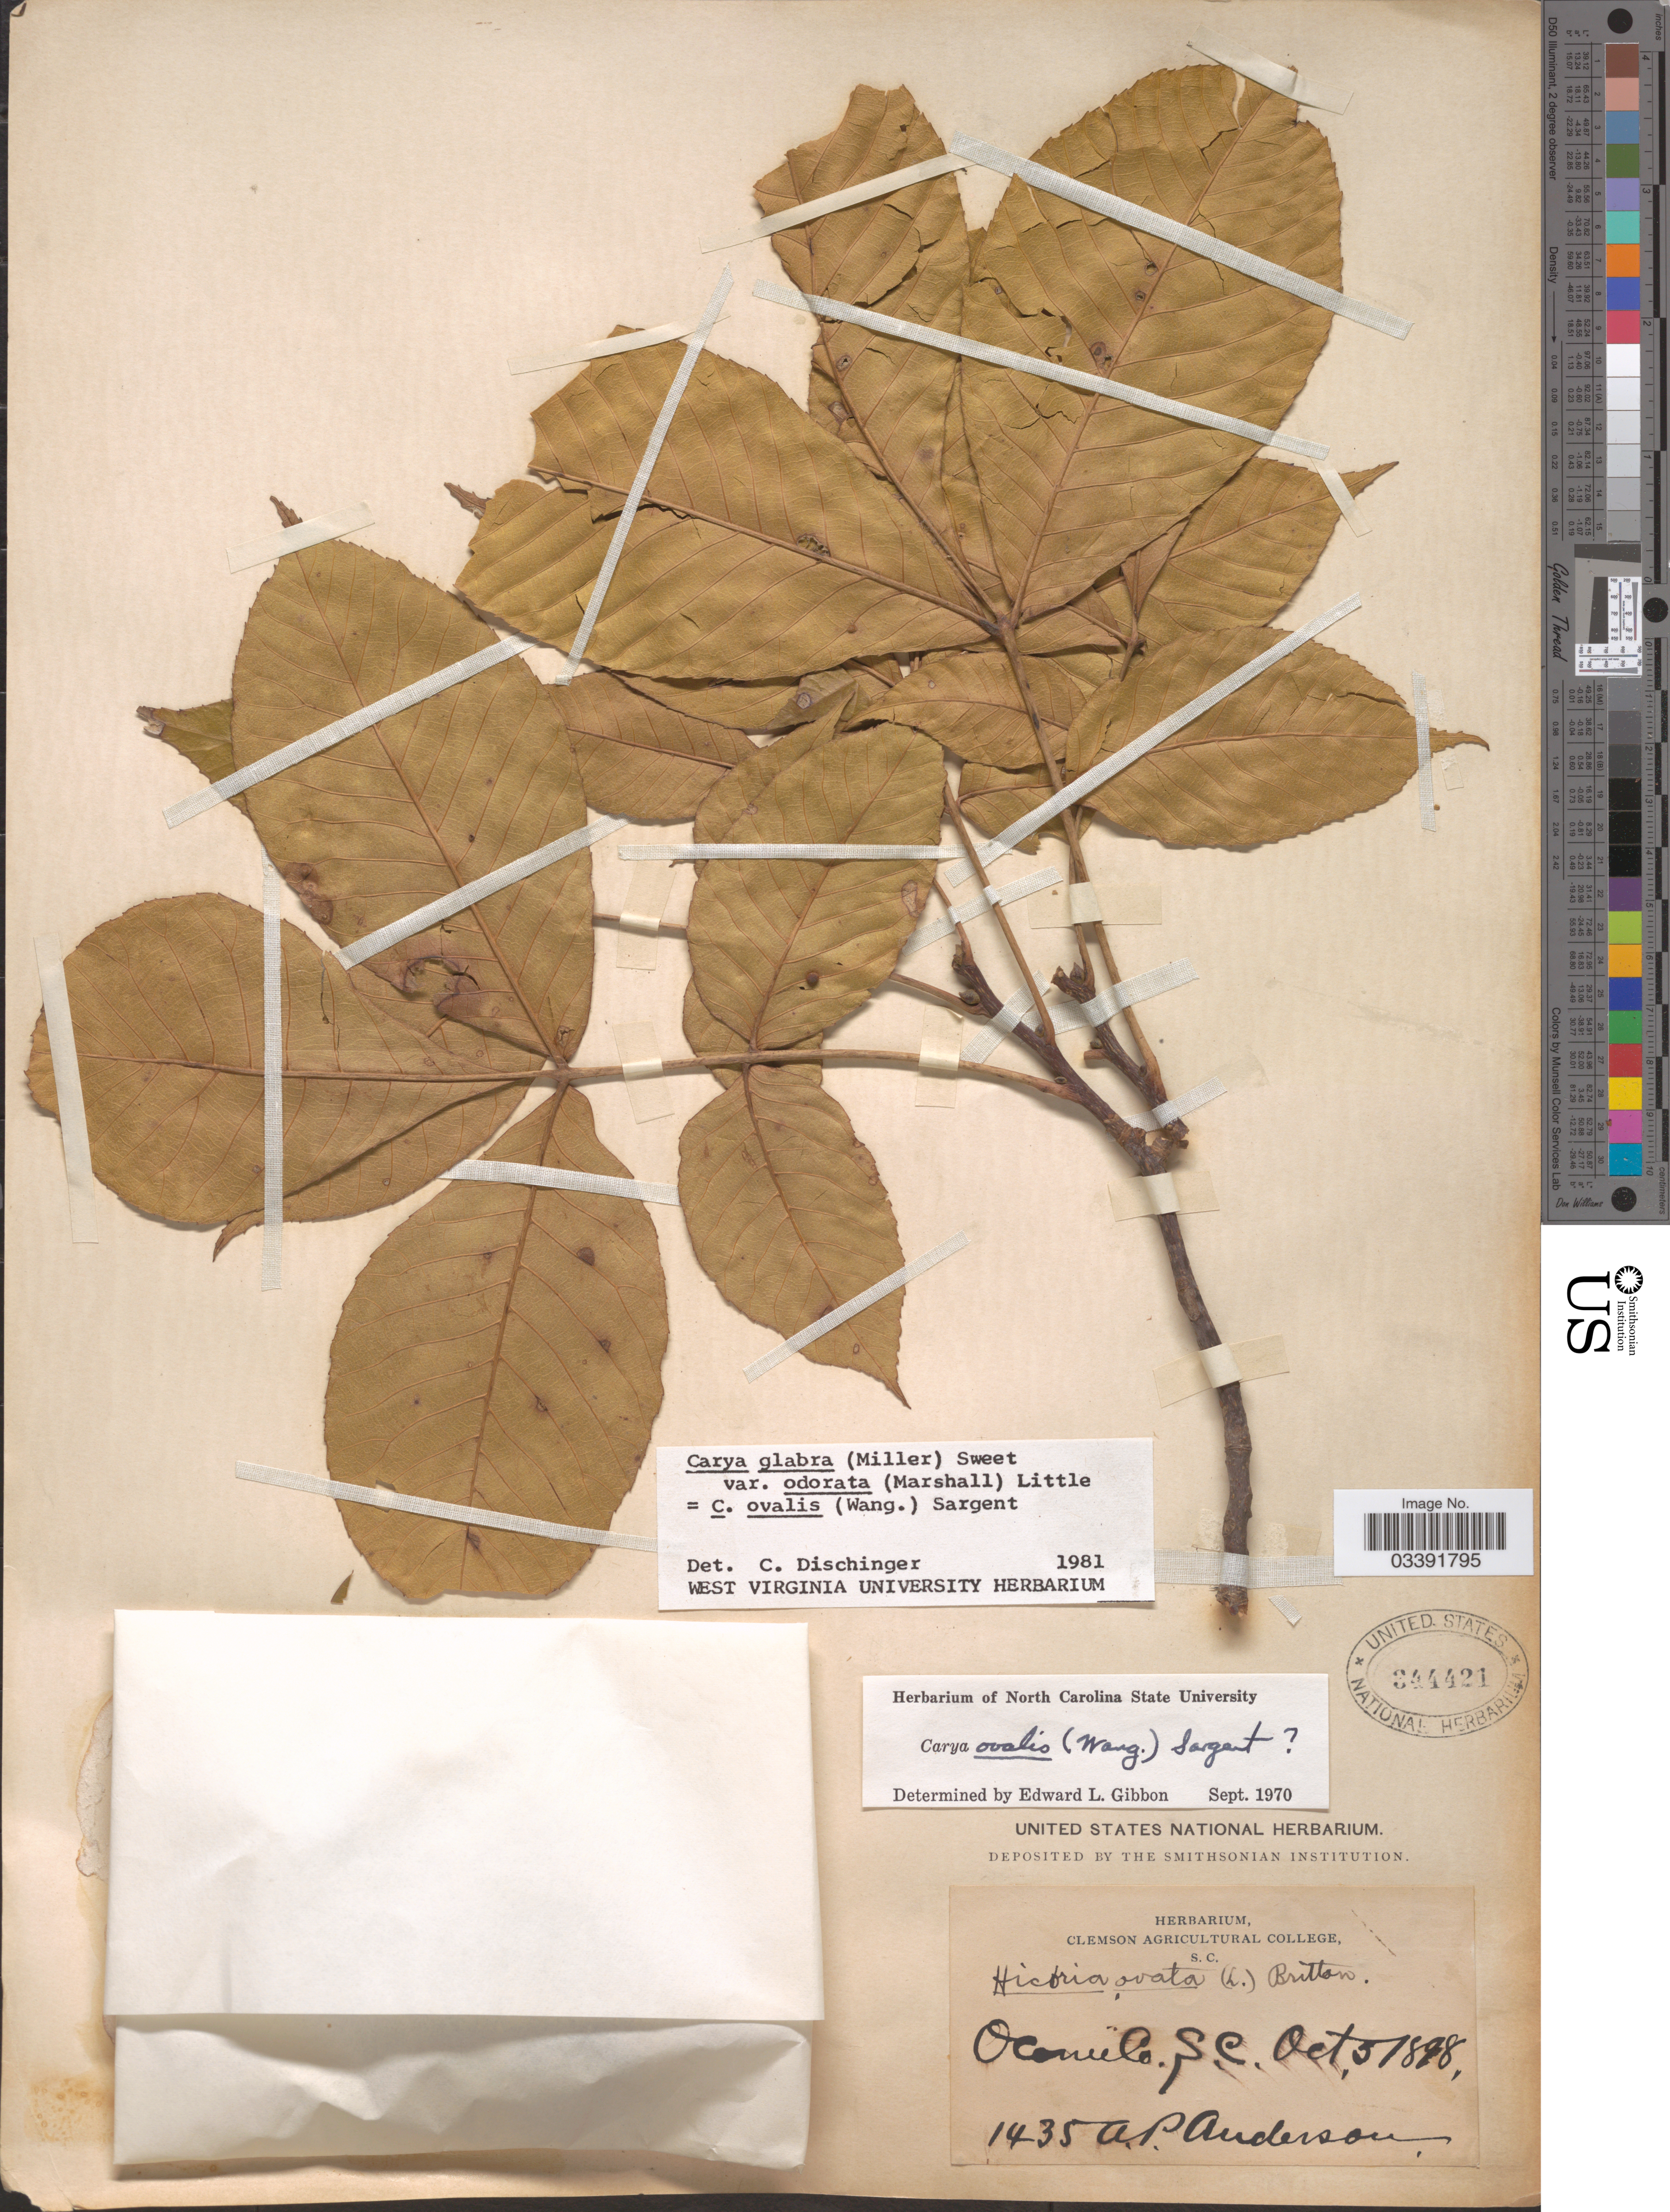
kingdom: Plantae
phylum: Tracheophyta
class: Magnoliopsida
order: Fagales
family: Juglandaceae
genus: Carya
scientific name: Carya glabra var. odorata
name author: (Marshall) Little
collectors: A. P. Anderson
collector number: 1435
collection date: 1898-10-05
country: United States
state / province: South Carolina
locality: Oconee Co.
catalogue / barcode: US 344421